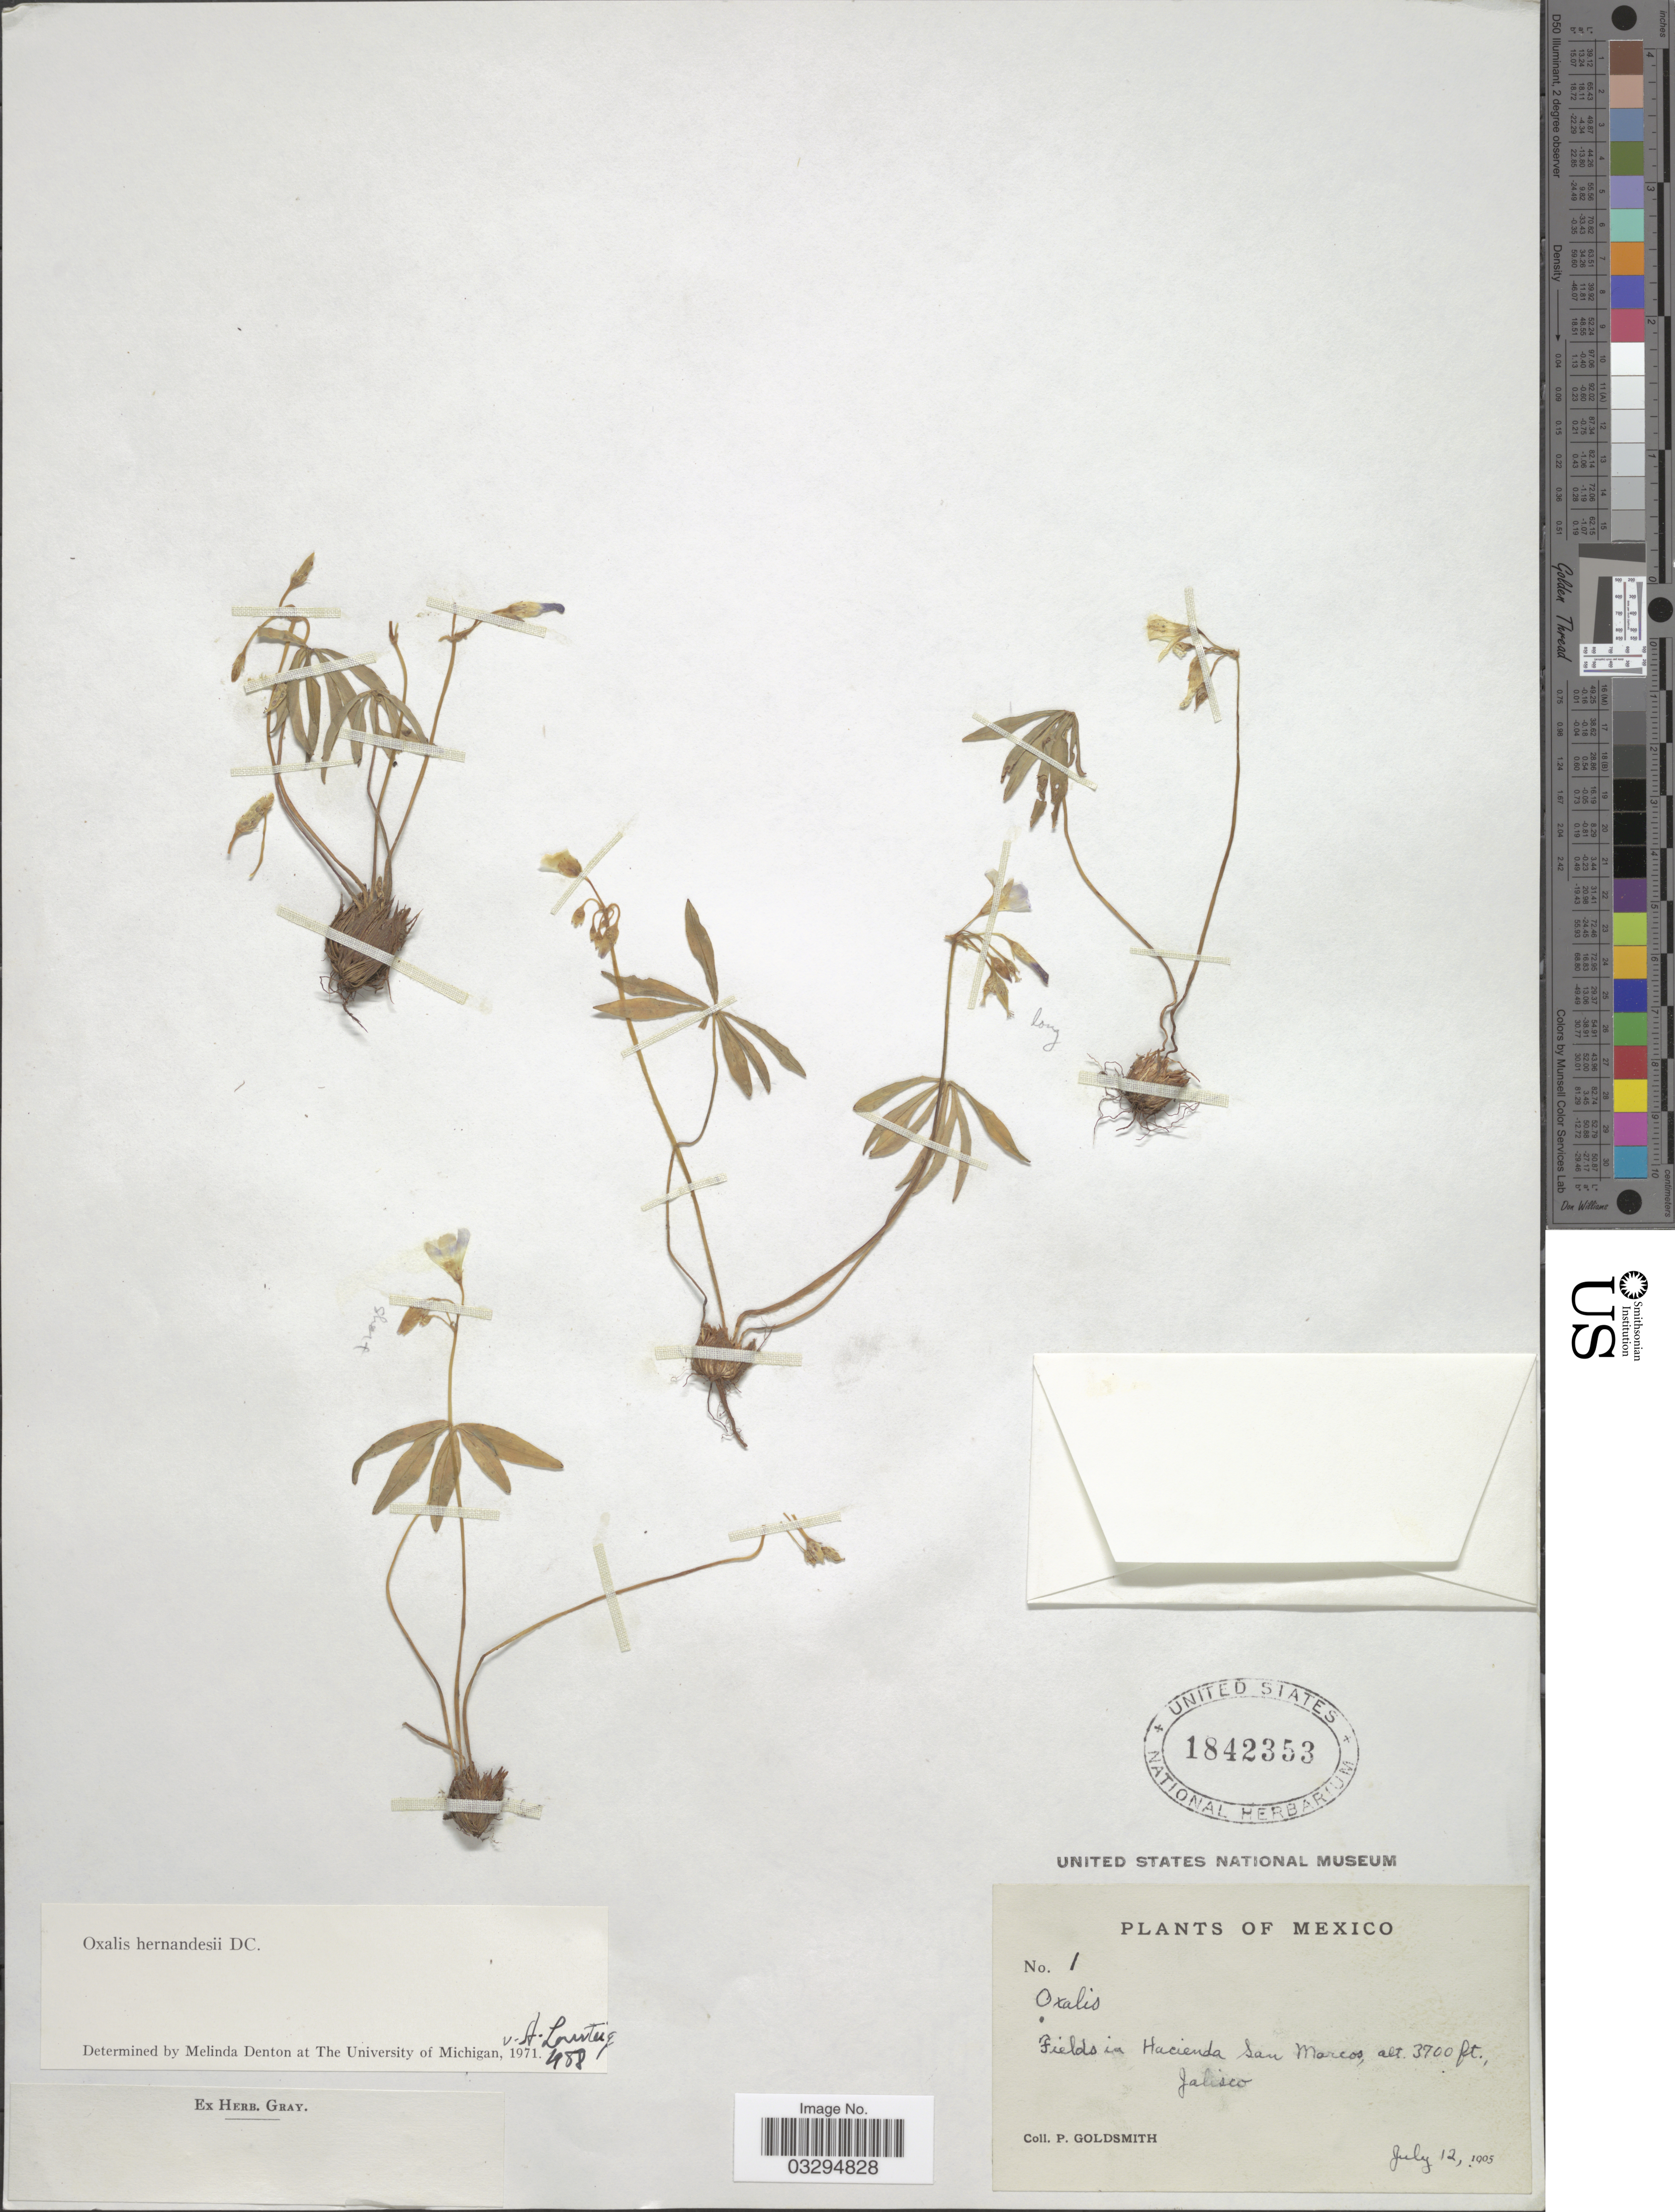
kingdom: Plantae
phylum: Tracheophyta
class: Magnoliopsida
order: Oxalidales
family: Oxalidaceae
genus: Oxalis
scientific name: Oxalis hernandezii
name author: Moc. & Sessé ex DC.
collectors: P. Goldsmith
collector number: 1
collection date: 1905-07-12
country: Mexico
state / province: Jalisco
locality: Fields in Hacienda San Marcos.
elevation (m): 1128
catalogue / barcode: US 1842353